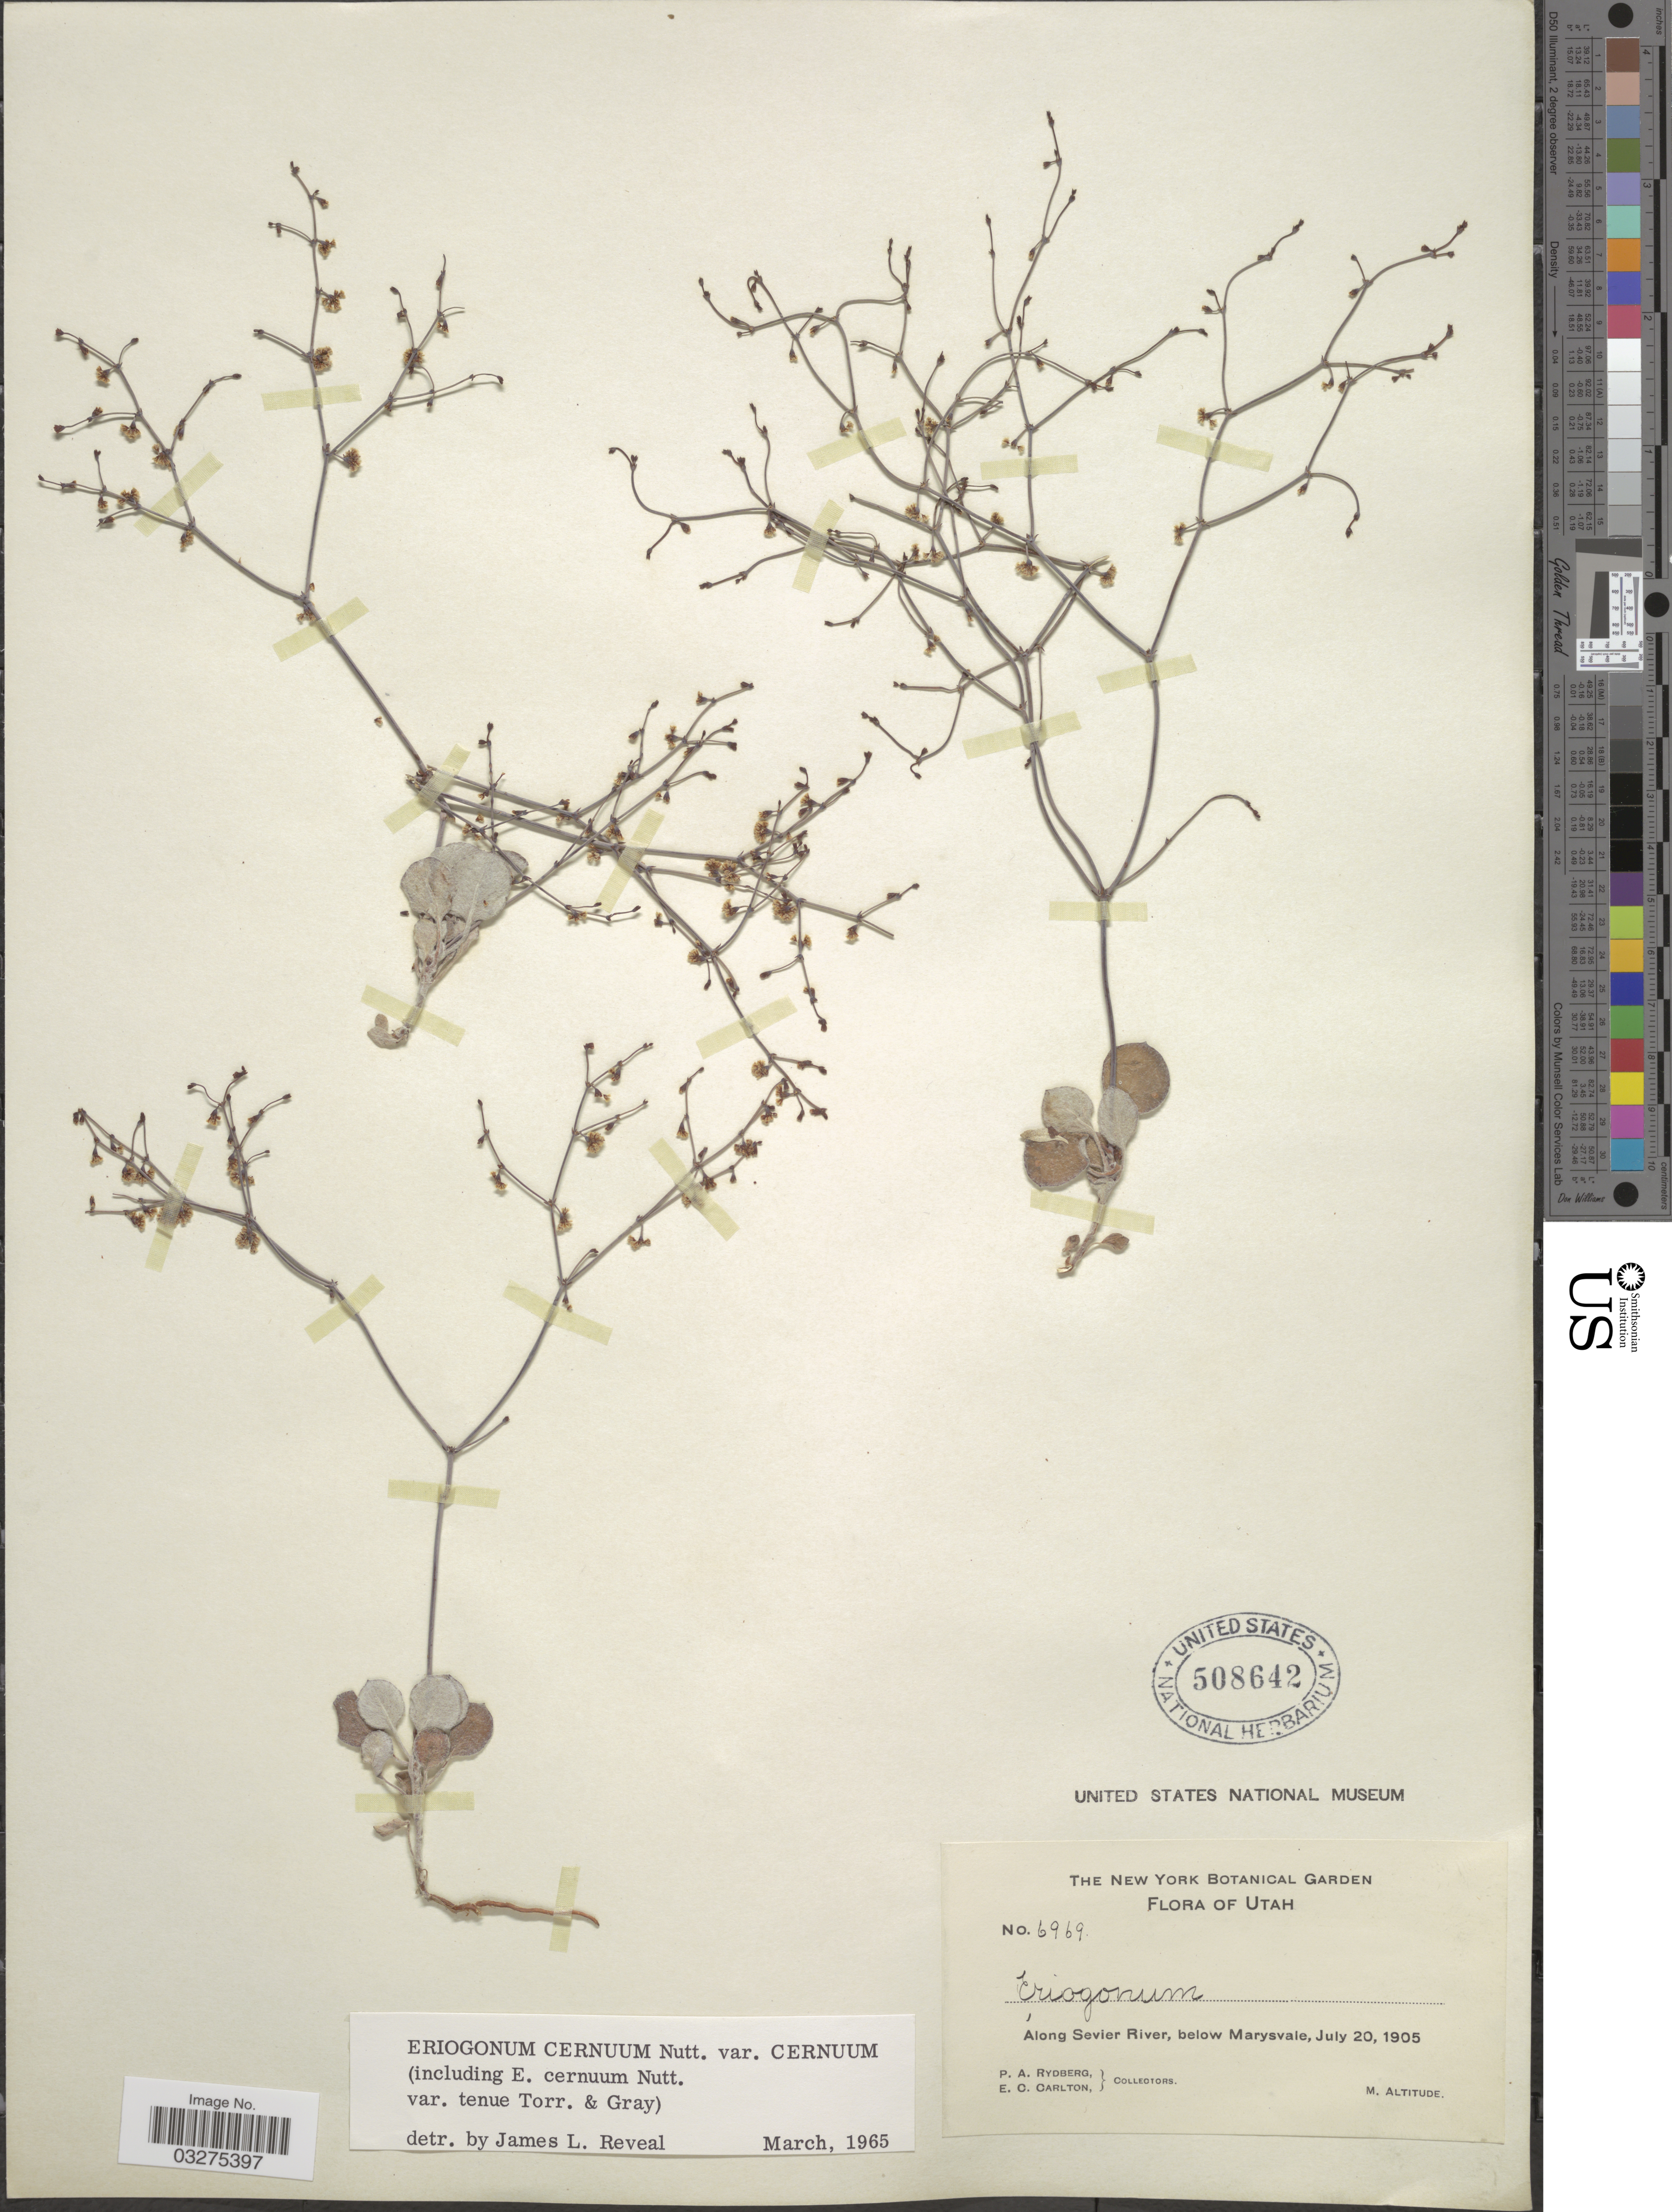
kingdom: Plantae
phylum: Tracheophyta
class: Magnoliopsida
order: Caryophyllales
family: Polygonaceae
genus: Eriogonum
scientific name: Eriogonum cernuum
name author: Nutt.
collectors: P. A. Rydberg & E. Carlton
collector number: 6969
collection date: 1905-07-20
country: United States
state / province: Utah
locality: Along Sevier River, below Marysvale.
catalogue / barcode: US 508642